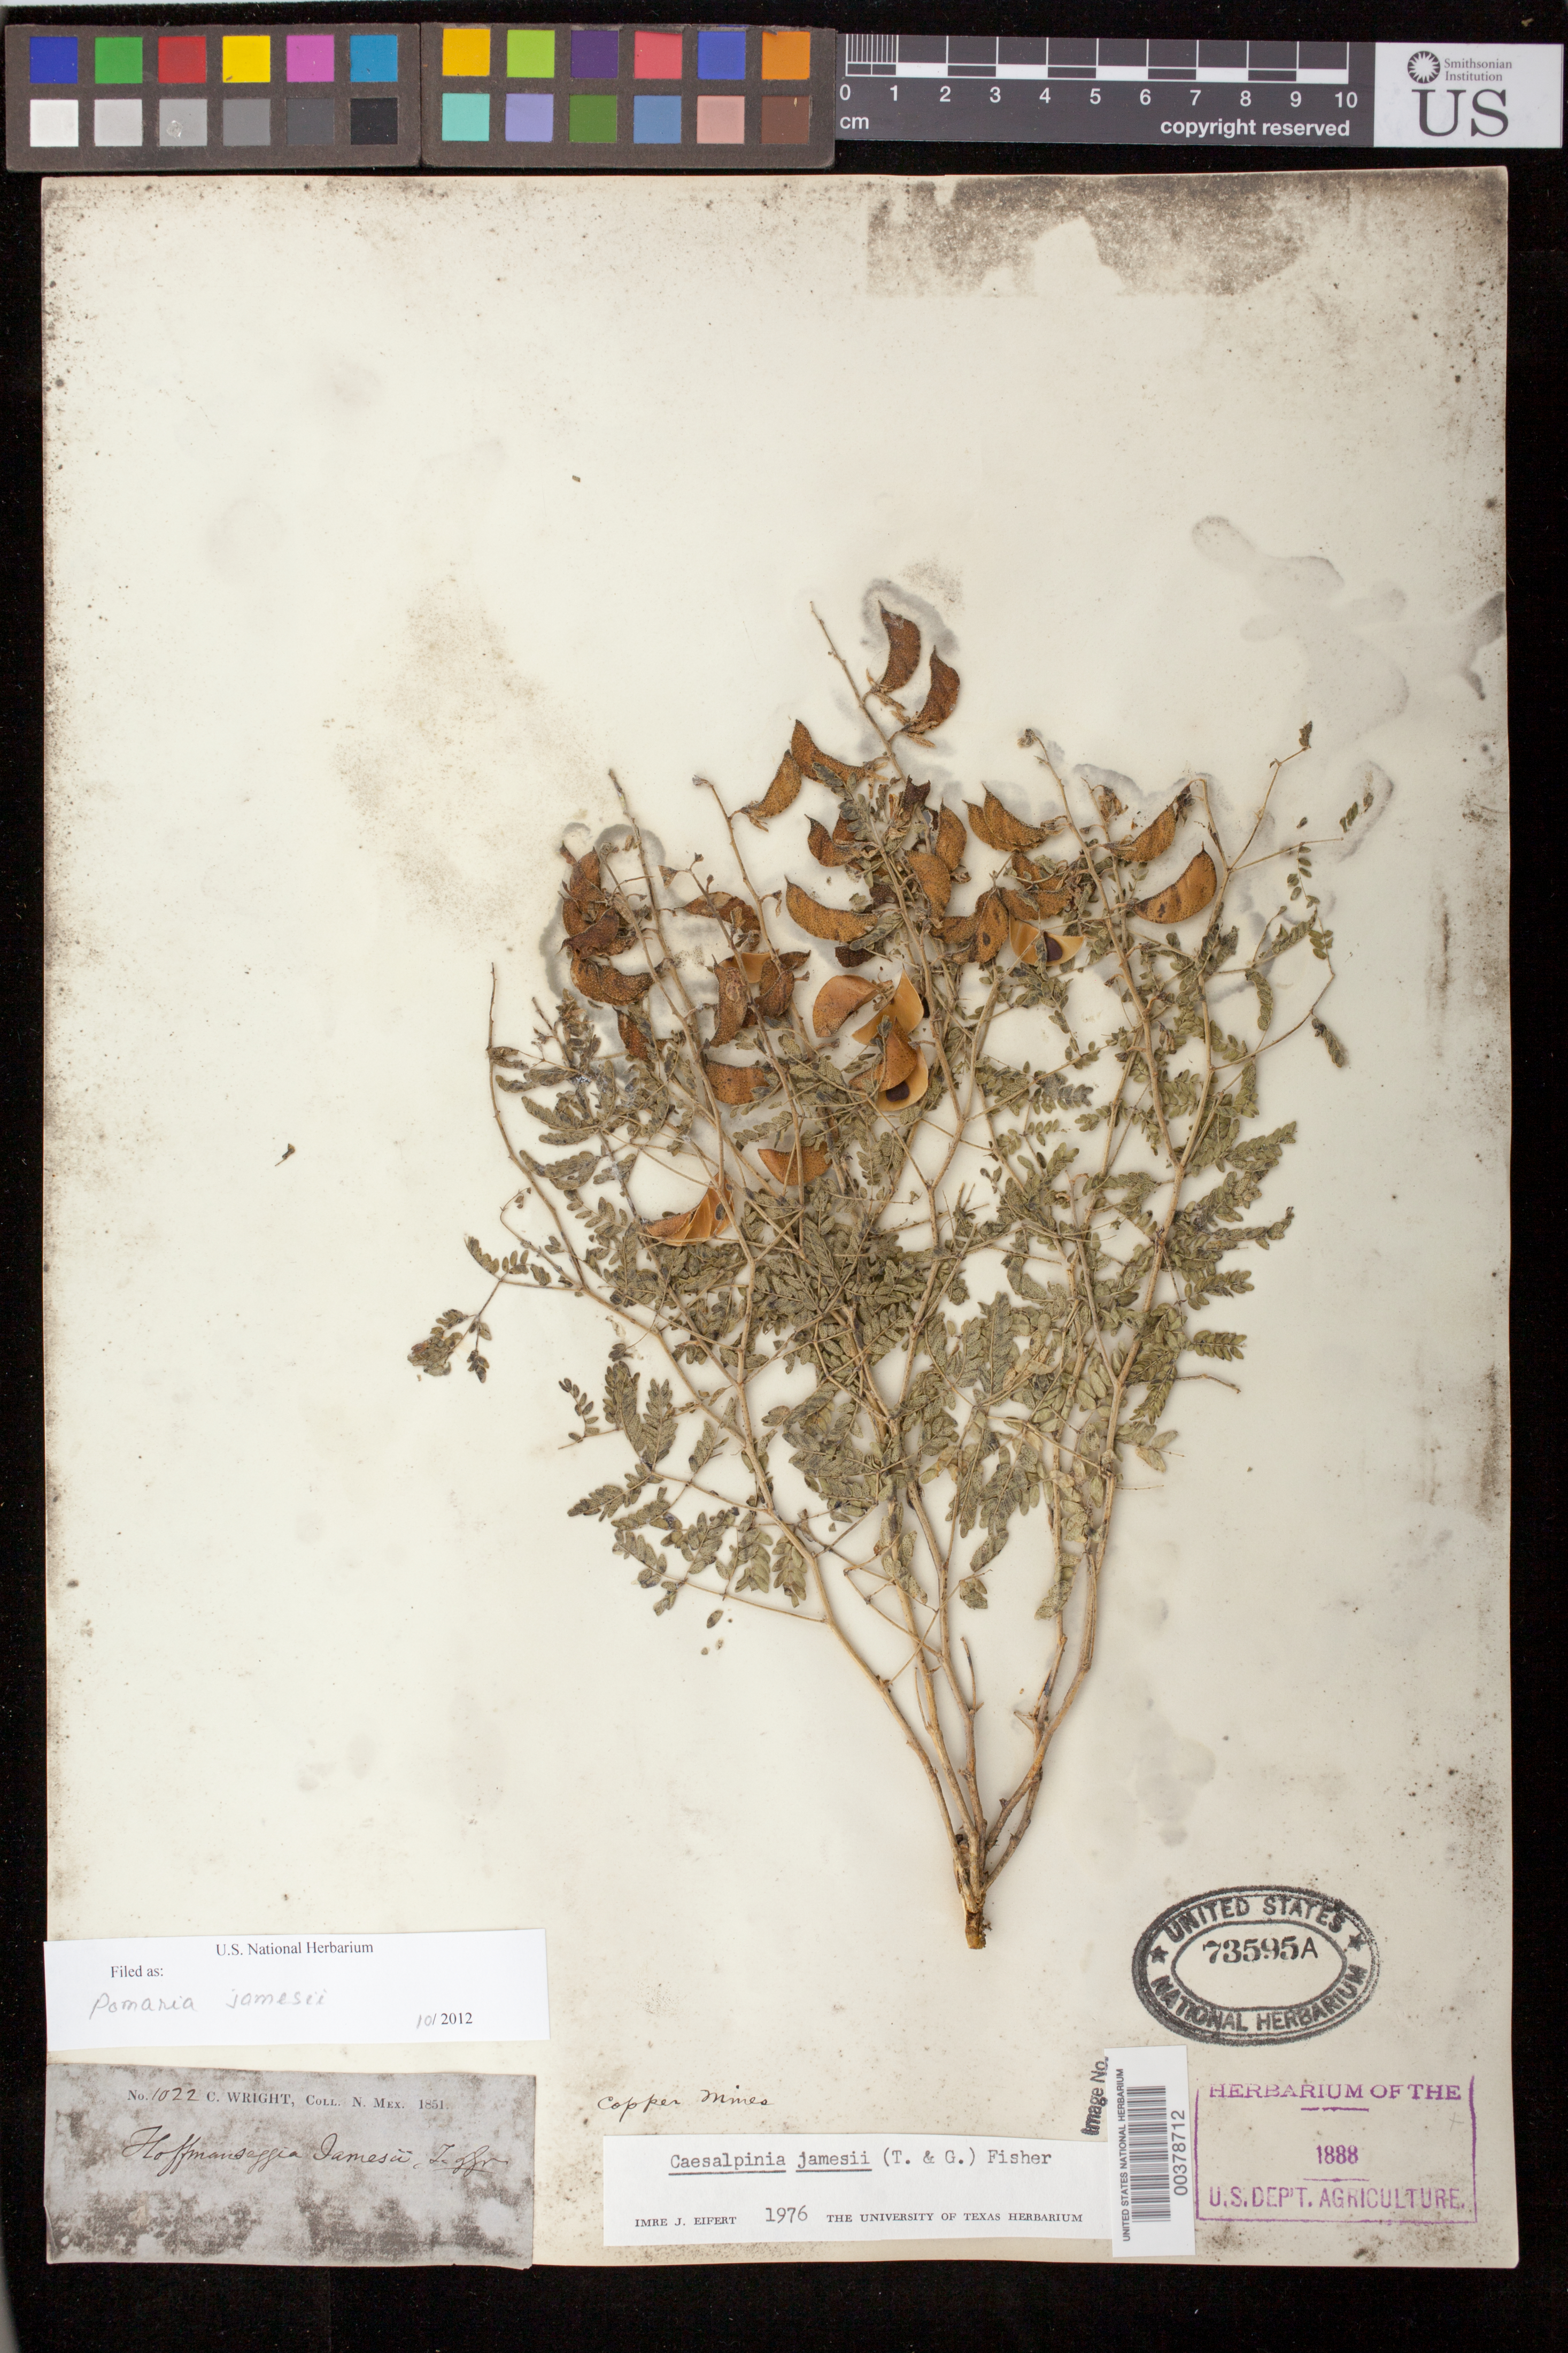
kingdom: Plantae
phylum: Tracheophyta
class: Magnoliopsida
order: Fabales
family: Fabaceae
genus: Pomaria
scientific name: Pomaria jamesii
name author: (Torr. & A. Gray) Walp.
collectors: C. Wright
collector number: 1022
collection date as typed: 1851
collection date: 1851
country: United States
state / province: New Mexico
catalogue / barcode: US 73595A